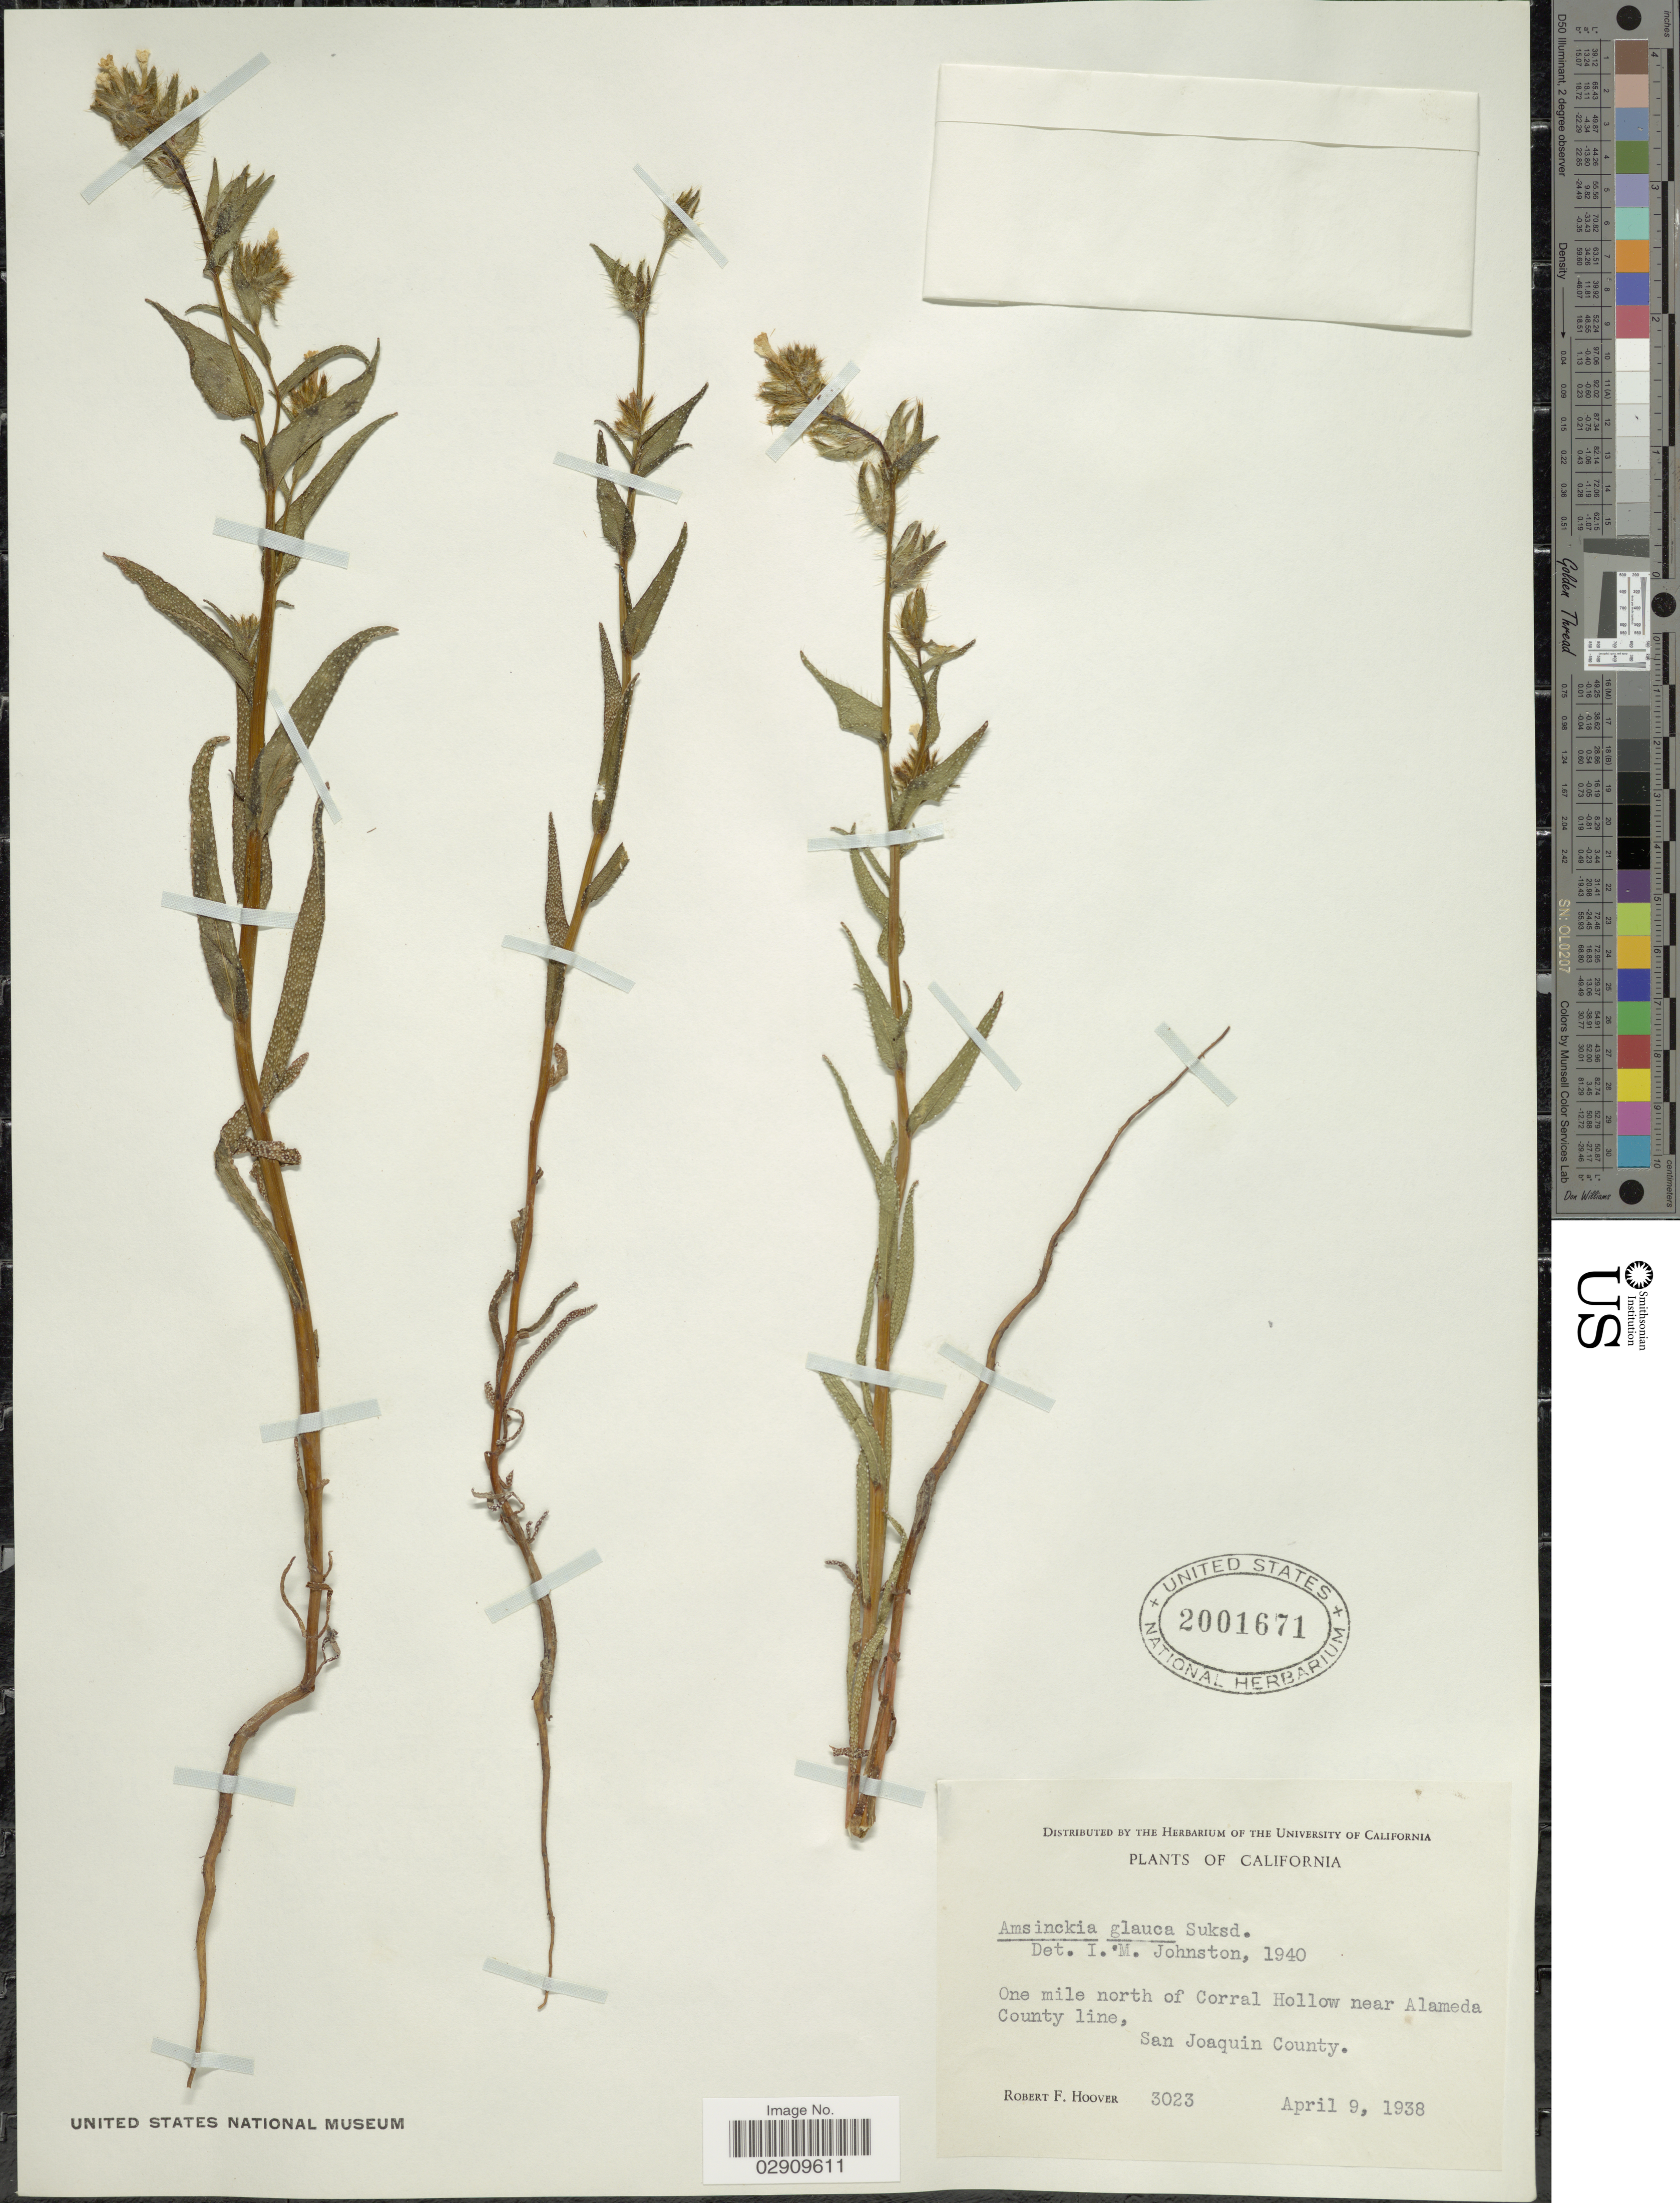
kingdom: Plantae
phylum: Tracheophyta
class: Magnoliopsida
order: Boraginales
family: Boraginaceae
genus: Amsinckia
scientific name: Amsinckia vernicosa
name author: Hook. & Arn.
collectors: R. F. Hoover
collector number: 3023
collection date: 1938-04-09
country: United States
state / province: California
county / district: San Joaquin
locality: One mile north of Corral Hollow near Alameda County line, San Joaquin County.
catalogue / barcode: US 2001671